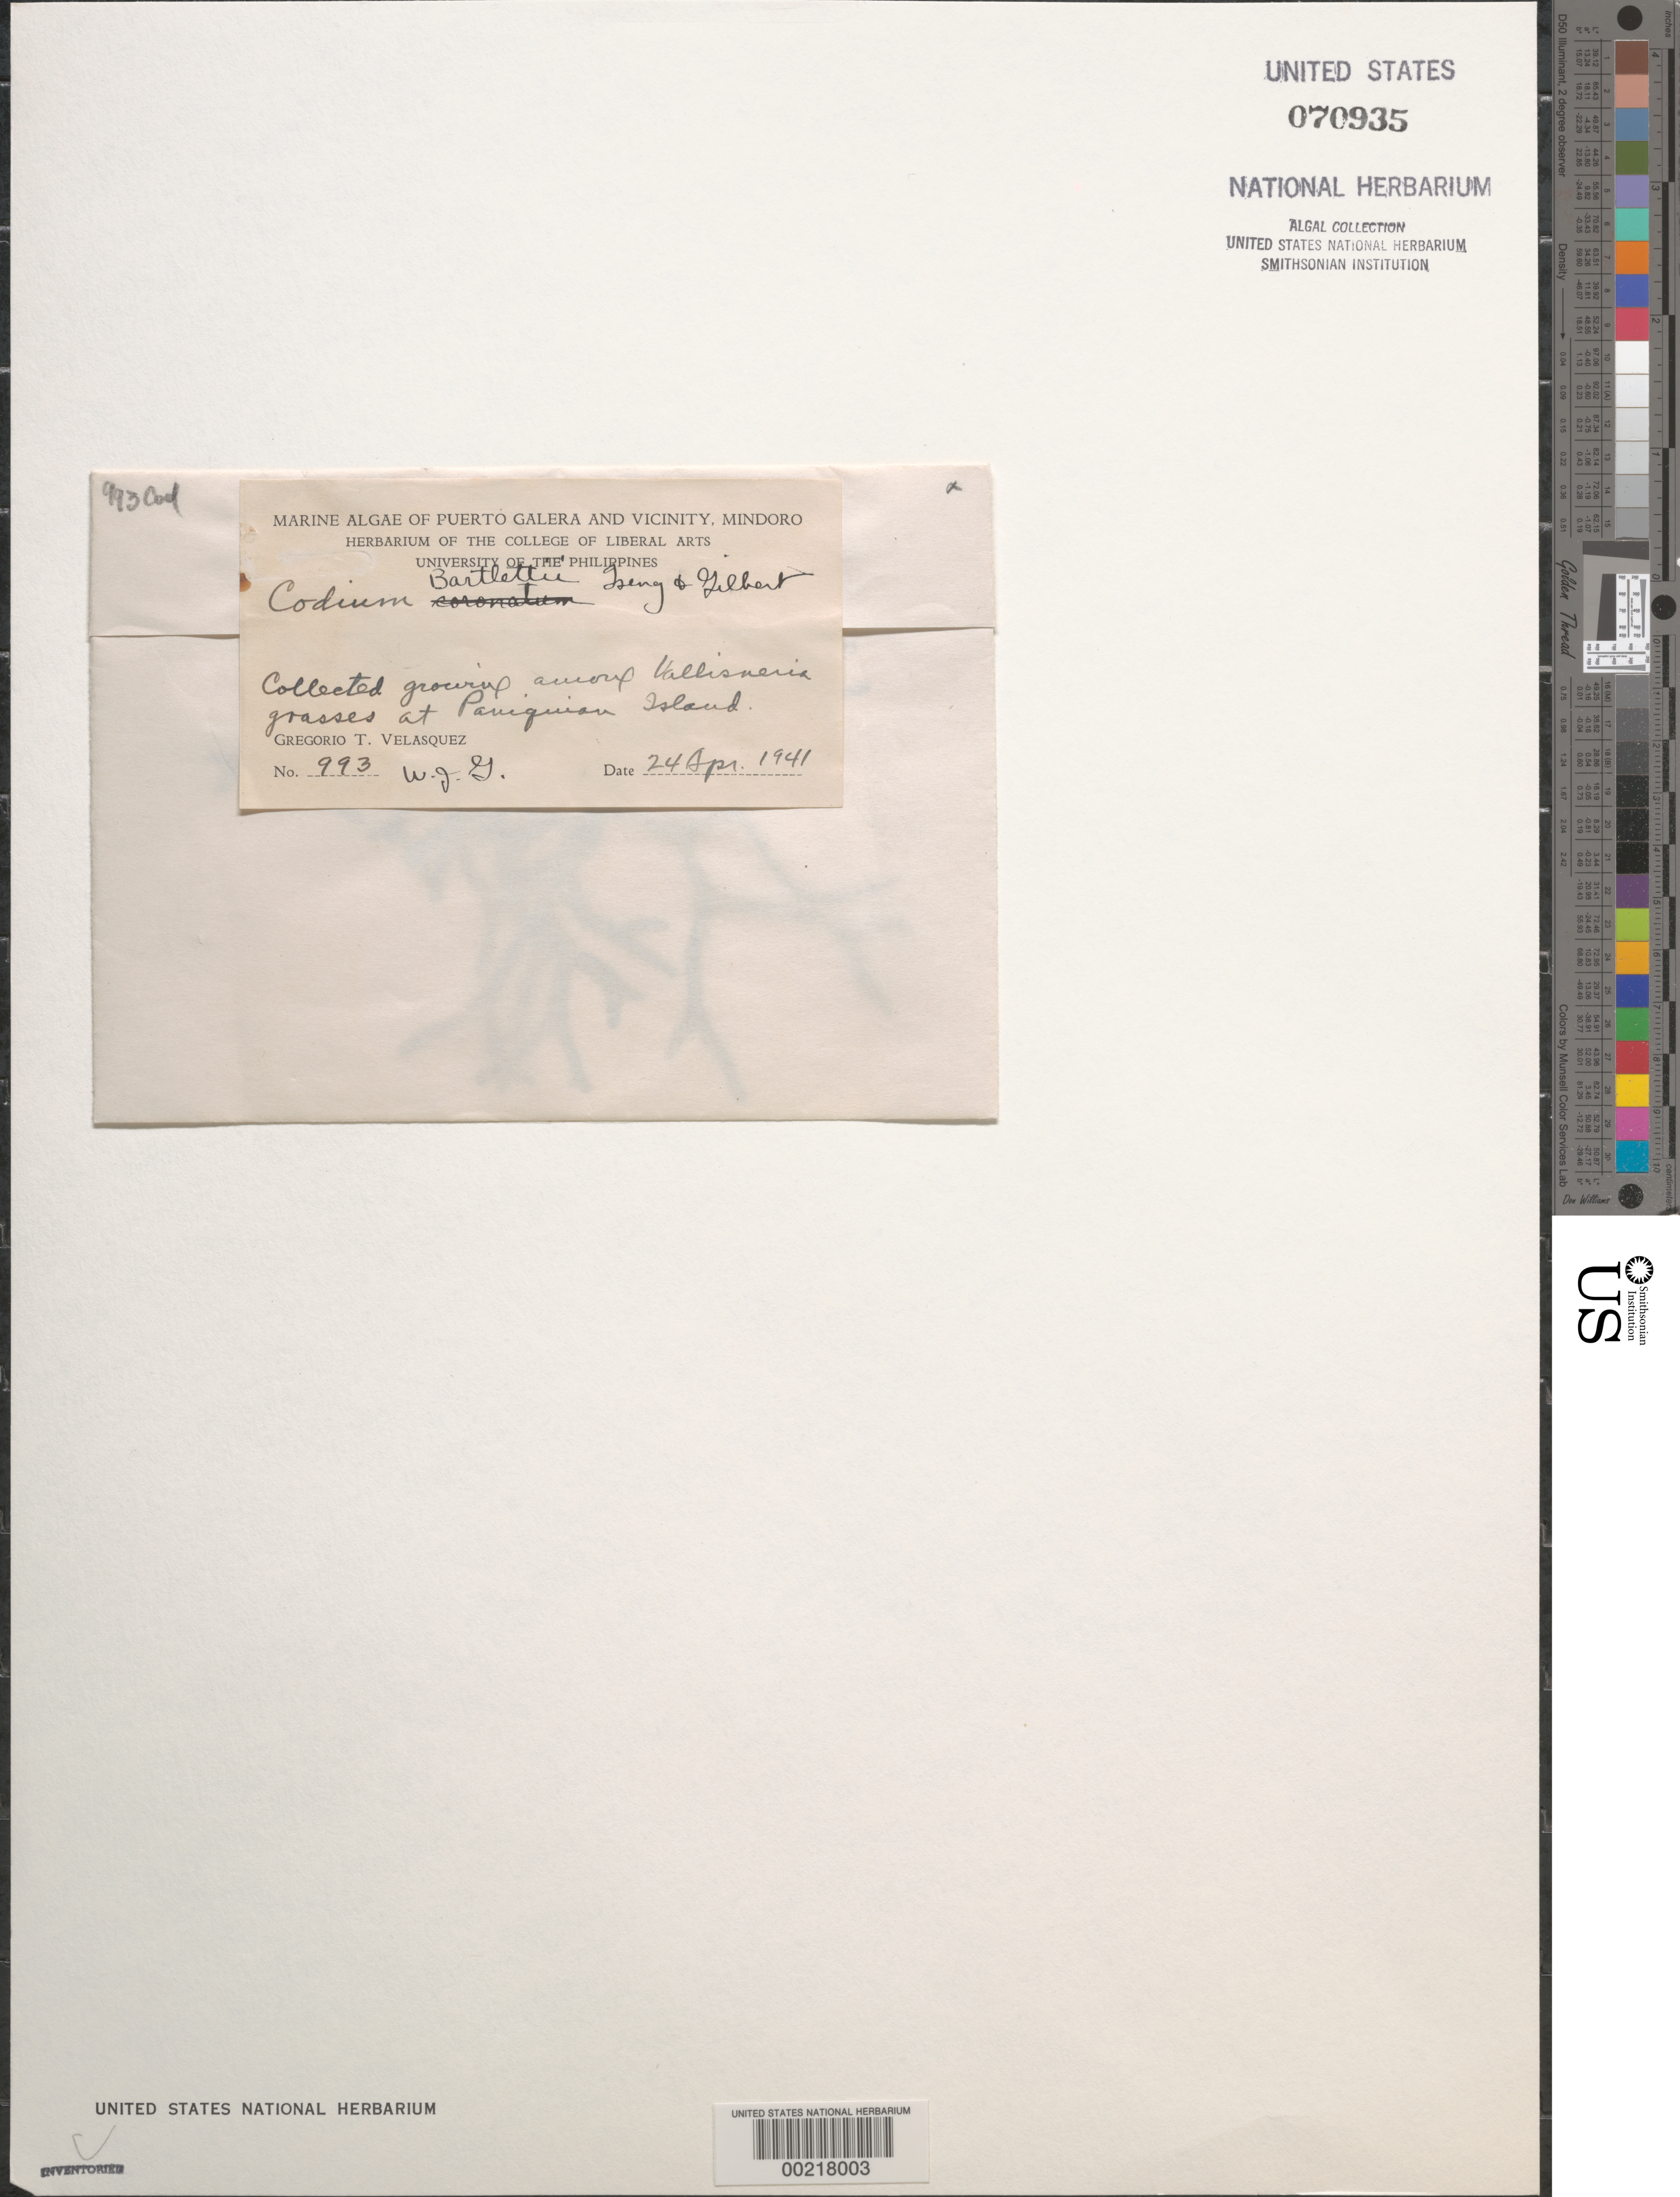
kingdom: Plantae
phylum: Chlorophyta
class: Ulvophyceae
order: Bryopsidales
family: Codiaceae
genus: Codium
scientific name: Codium bartlettii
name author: C.K. Tseng & W.J. Gilbert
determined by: Gilbert, W. J.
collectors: G. Velasquez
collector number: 993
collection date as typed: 24 Apr 1941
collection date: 1941-04-24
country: Philippines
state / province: Mimaropa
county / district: Mindoro Oriental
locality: Puerto Galera, Paniquian Island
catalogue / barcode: US 70935